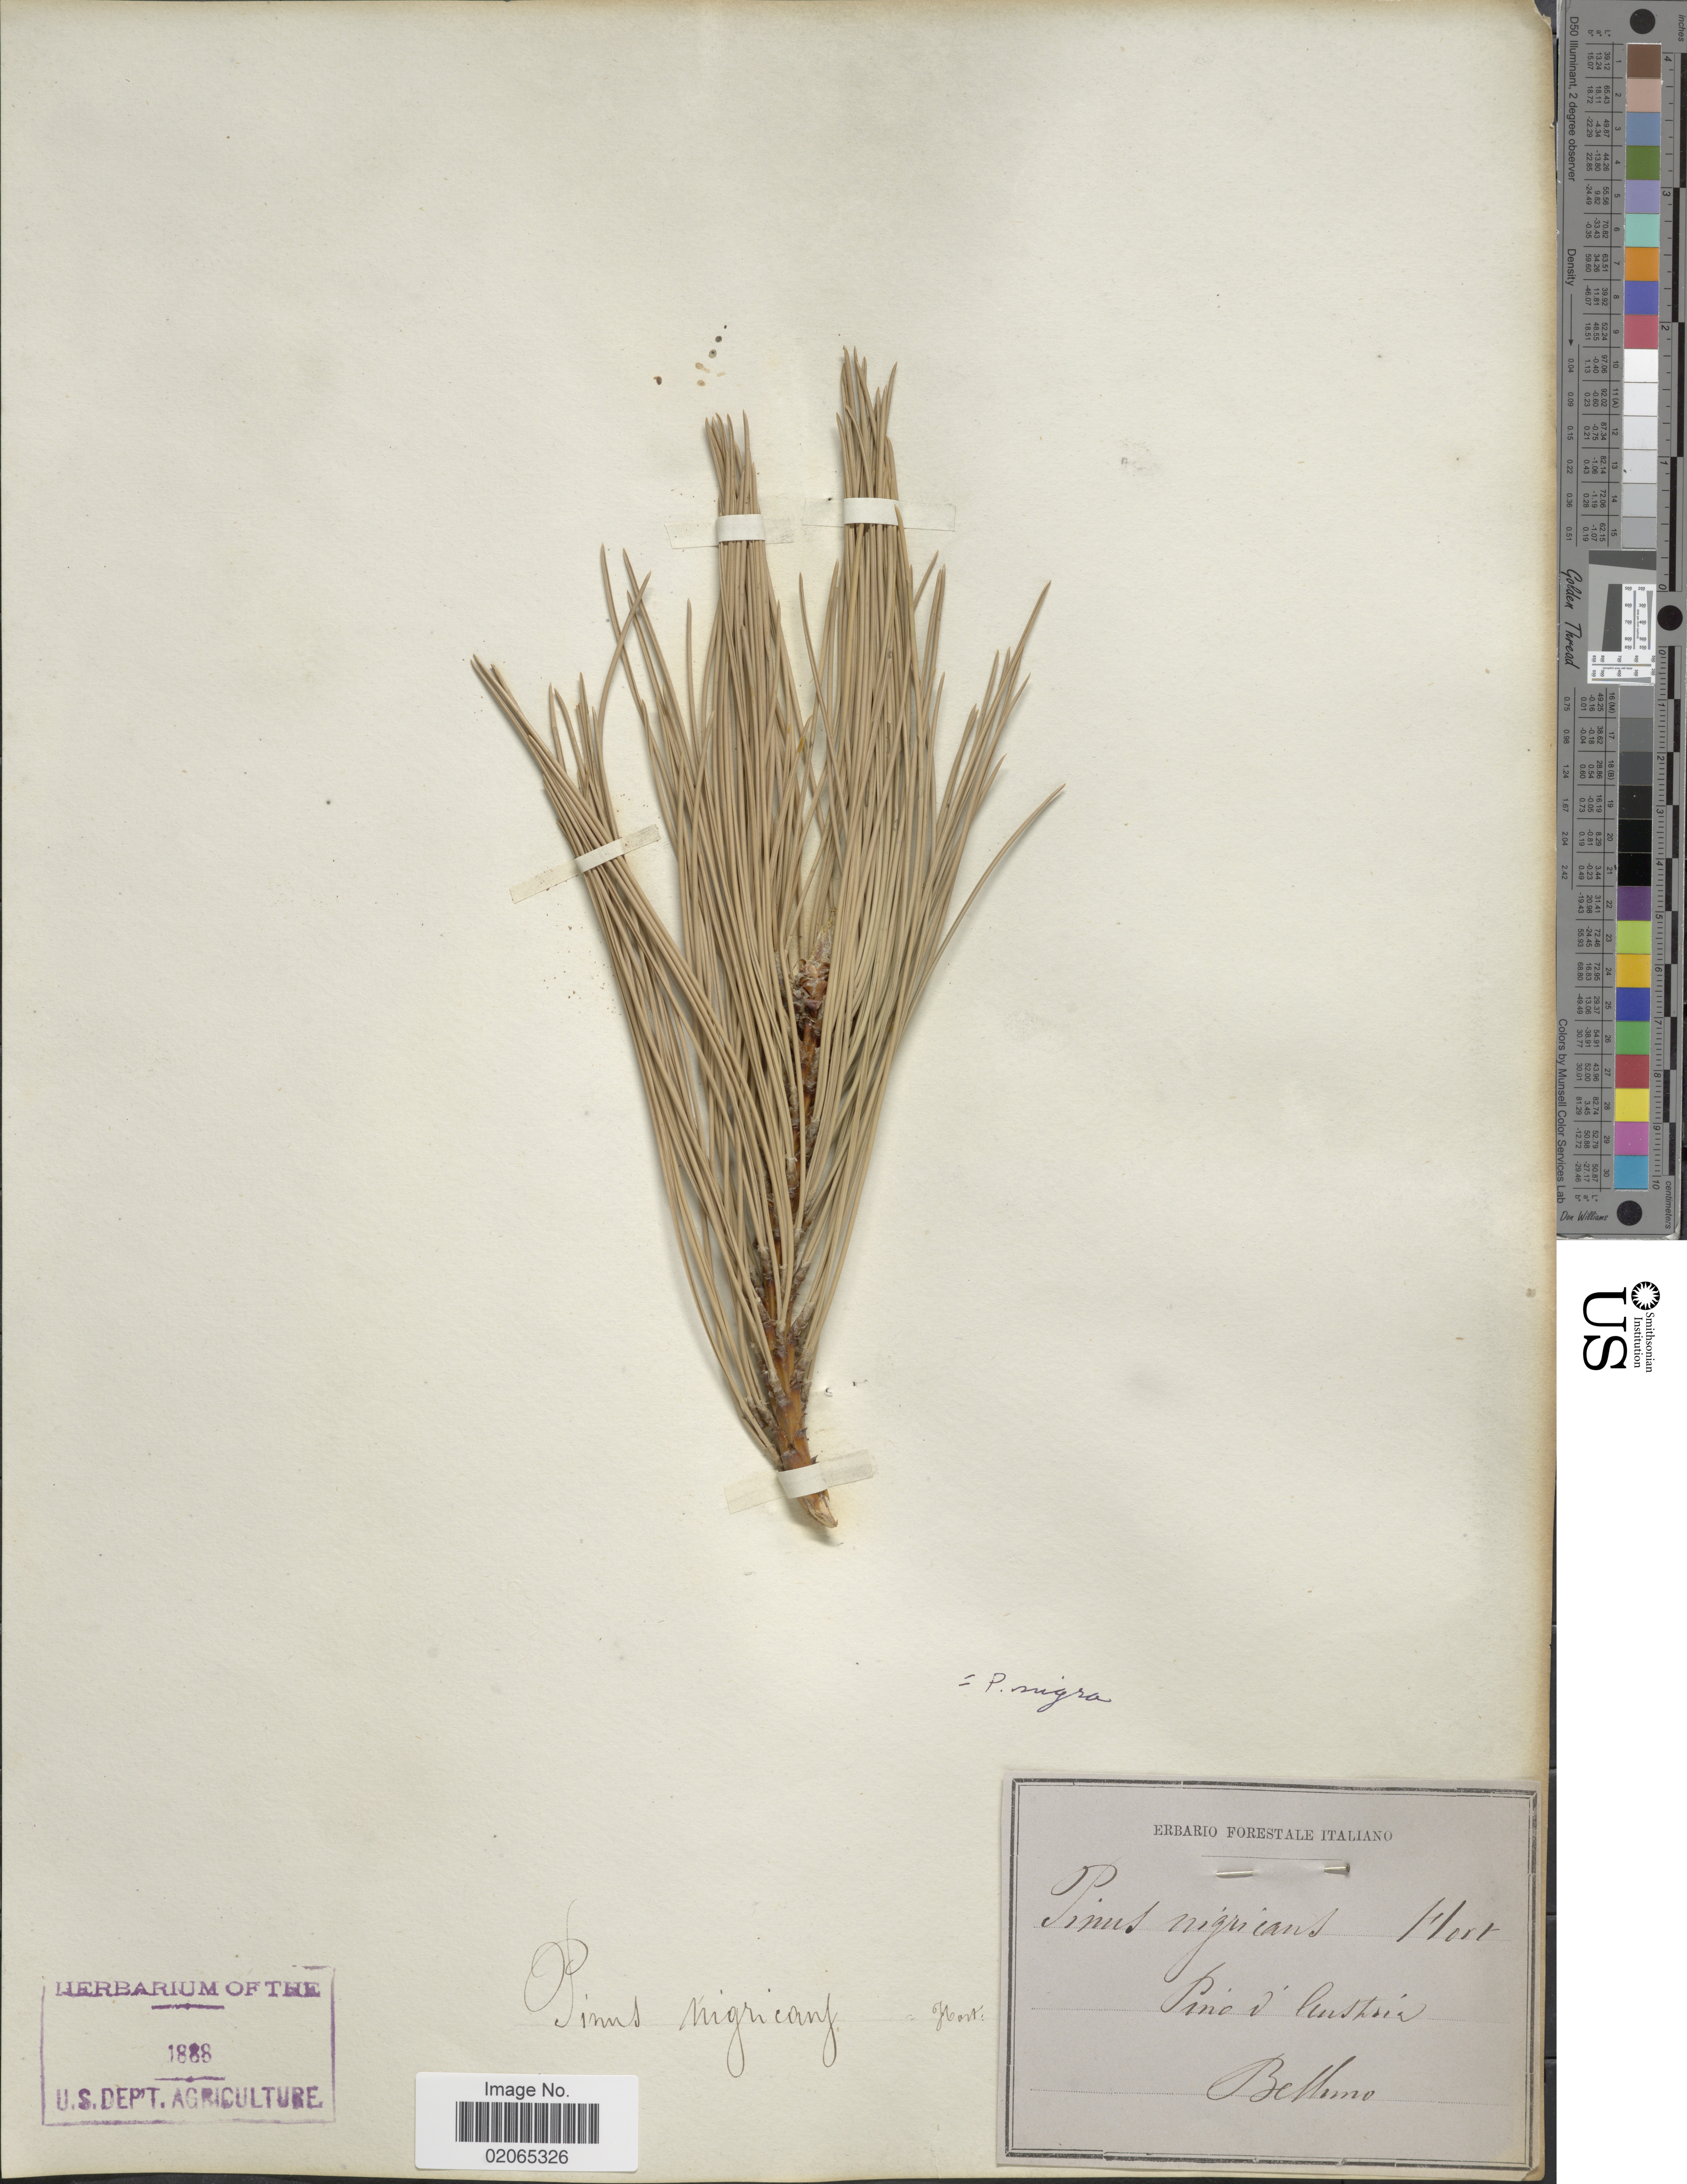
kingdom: Plantae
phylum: Tracheophyta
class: Pinopsida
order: Pinales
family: Pinaceae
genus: Pinus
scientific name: Pinus nigra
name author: Arnold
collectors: Ex herb. Forestale Italiano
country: Italy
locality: Pine de [illegible text] Bellino